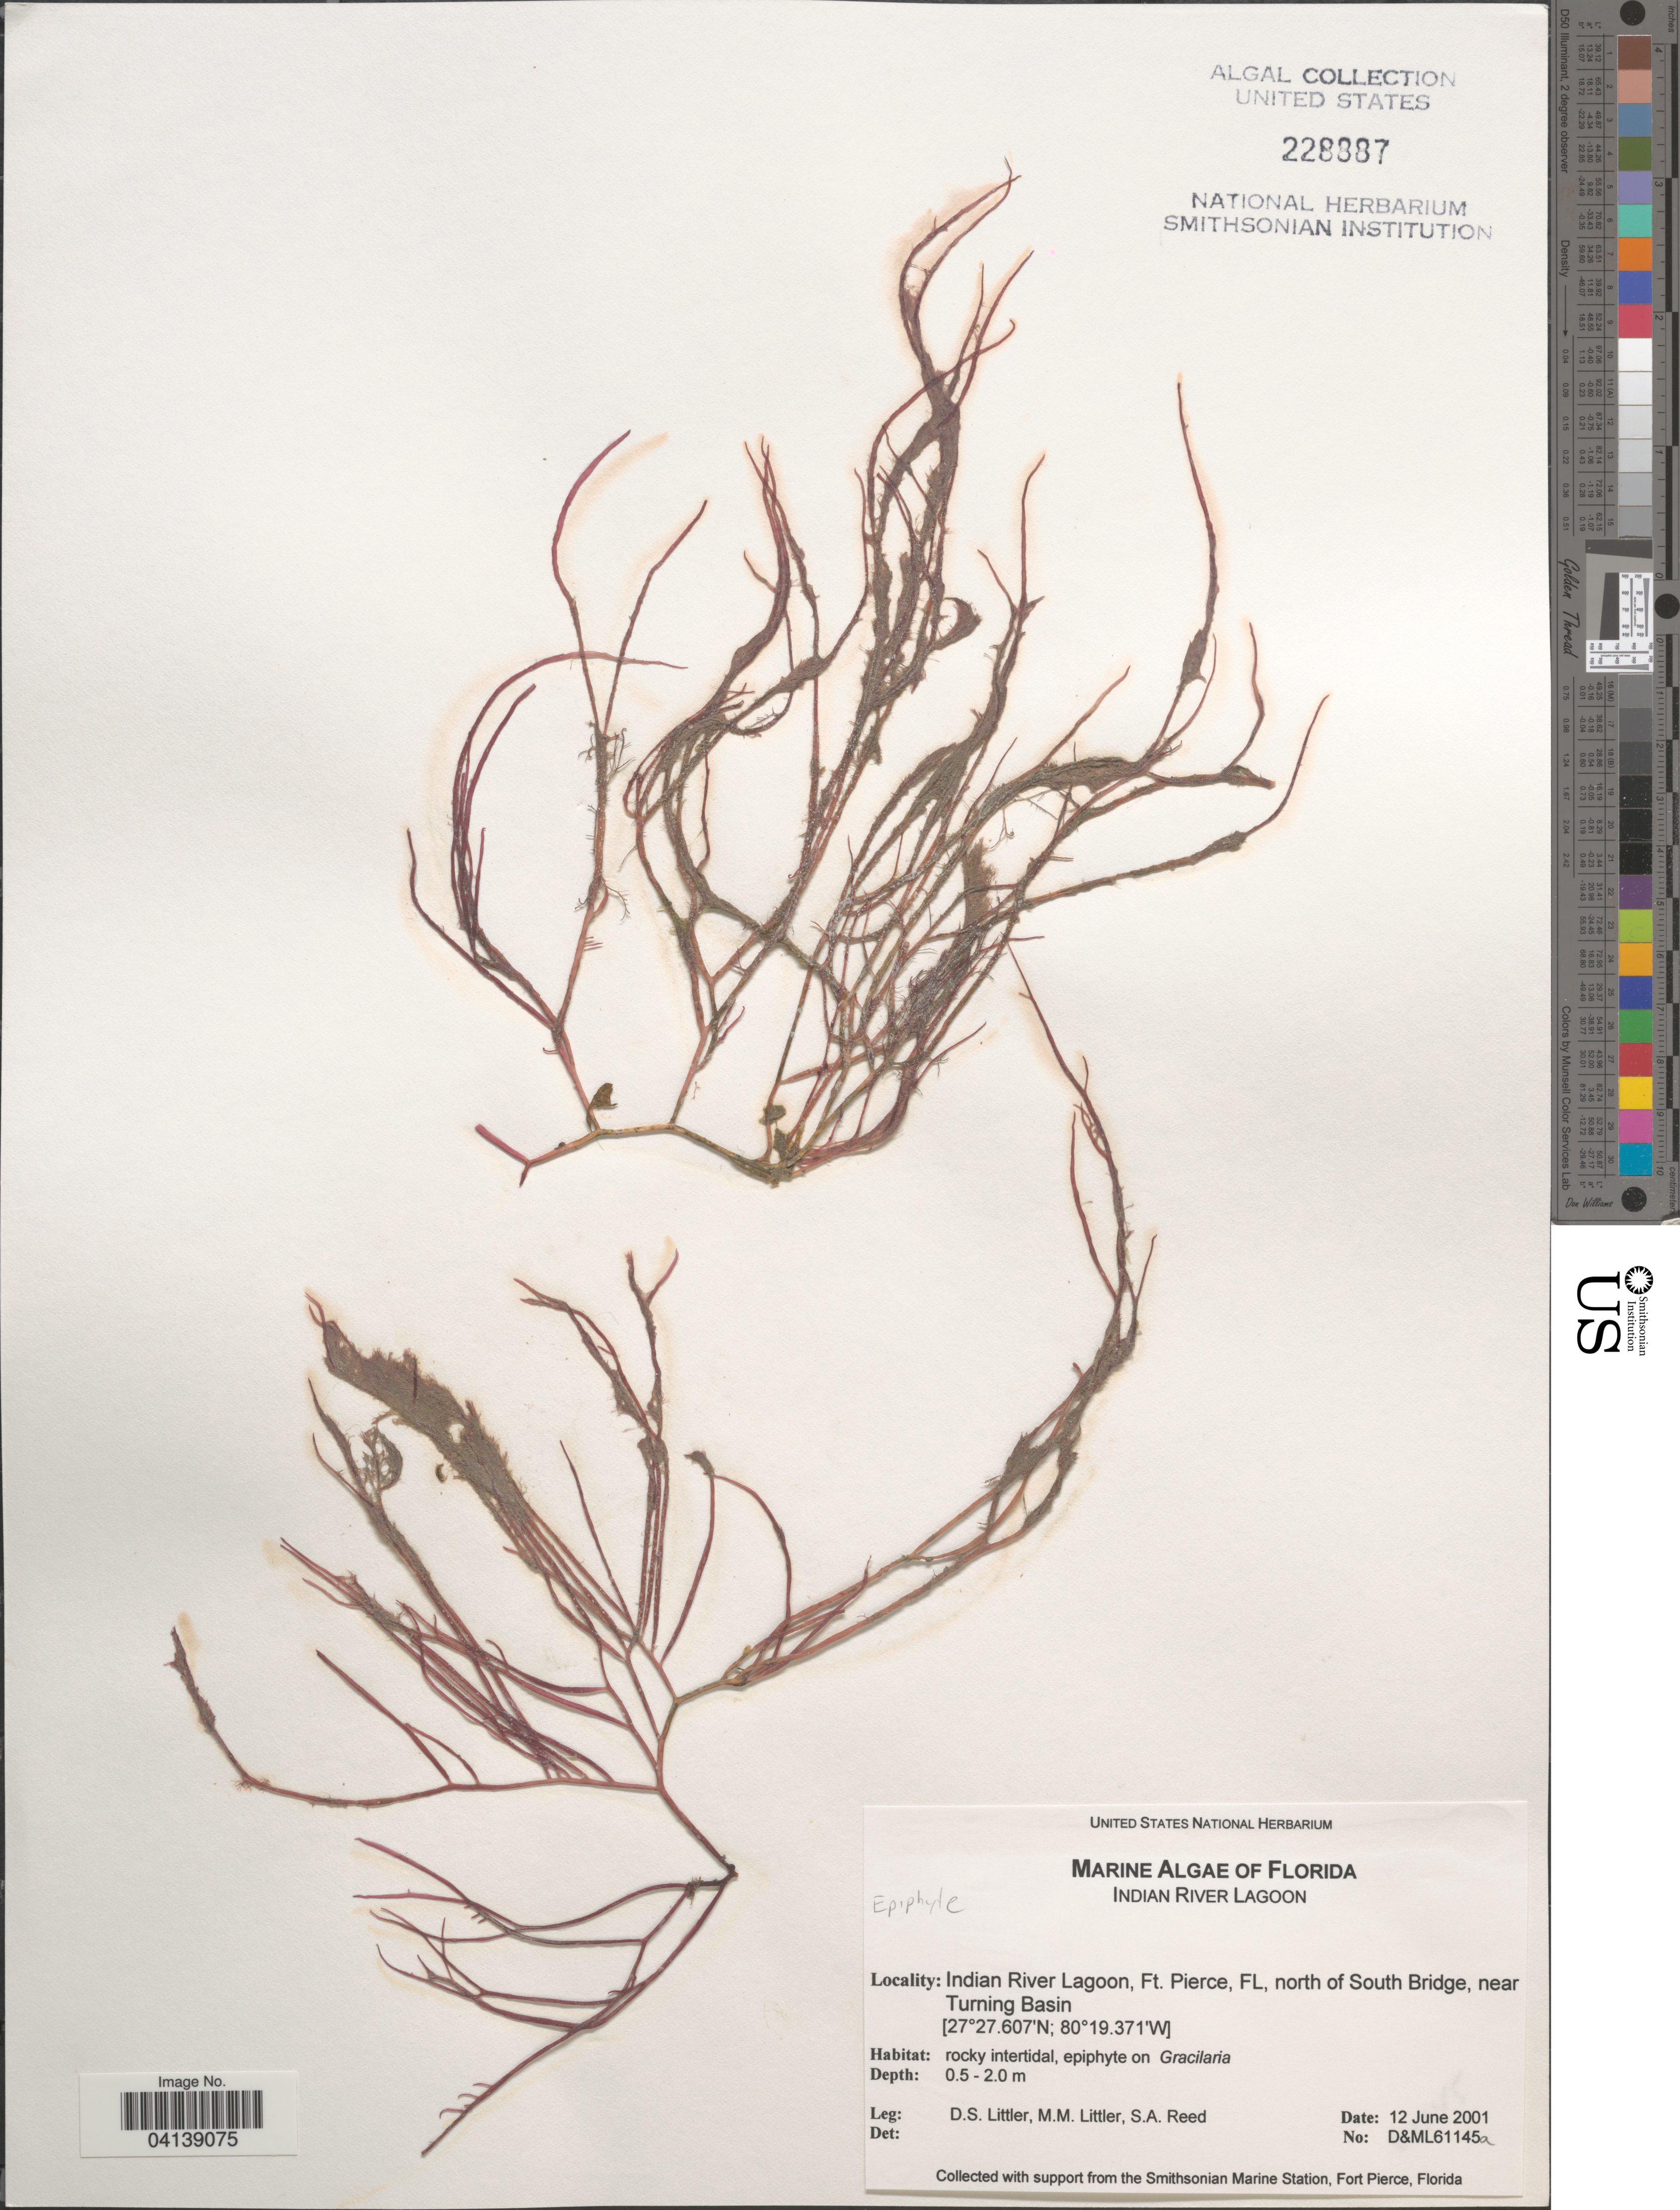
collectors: D. S. Littler & S. Reed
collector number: D&ML61145a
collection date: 2001-06-12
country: United States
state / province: Florida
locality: Indian River Lagoon, Ft. Pierce, north of South Bridge, near Turning Basin.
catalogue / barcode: US 228887